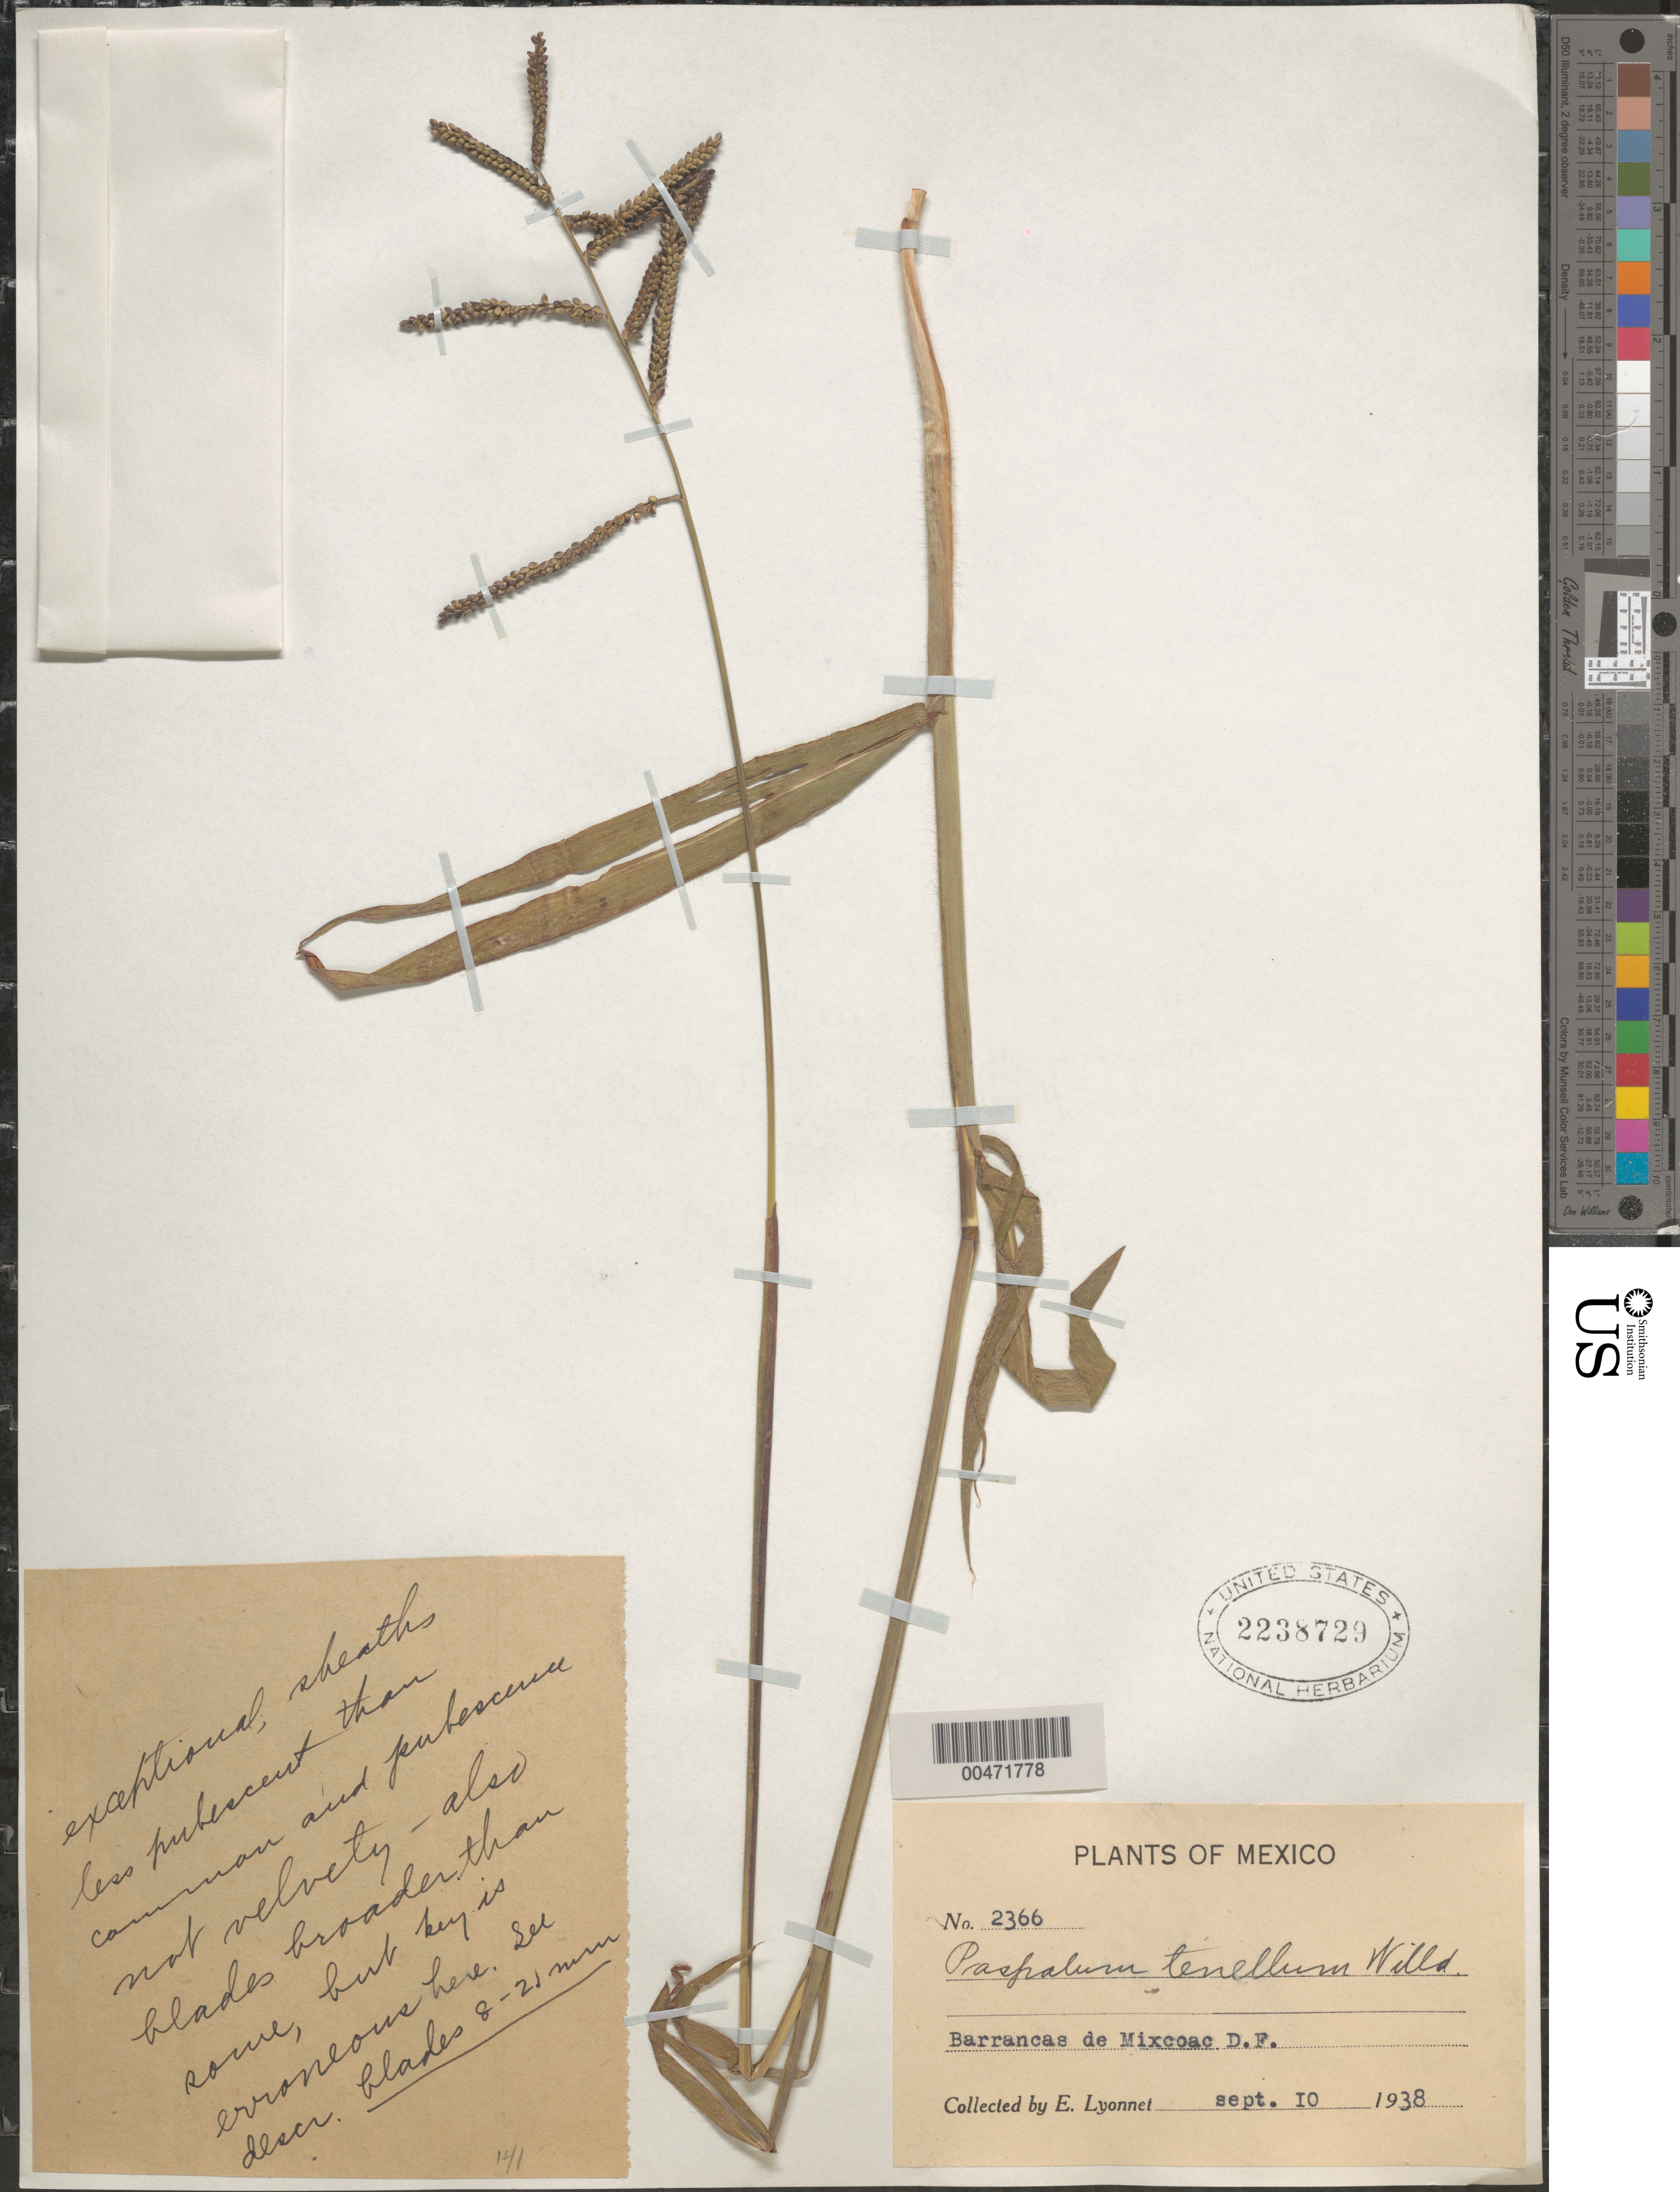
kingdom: Plantae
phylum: Tracheophyta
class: Liliopsida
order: Poales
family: Poaceae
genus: Paspalum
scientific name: Paspalum tenellum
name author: Willd.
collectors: Bro. E. Lyonnet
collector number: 2366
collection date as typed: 10 Sep 1938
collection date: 1938-09-10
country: Mexico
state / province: Distrito Federal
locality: Barrancas de Mixcoac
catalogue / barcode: US 2238729